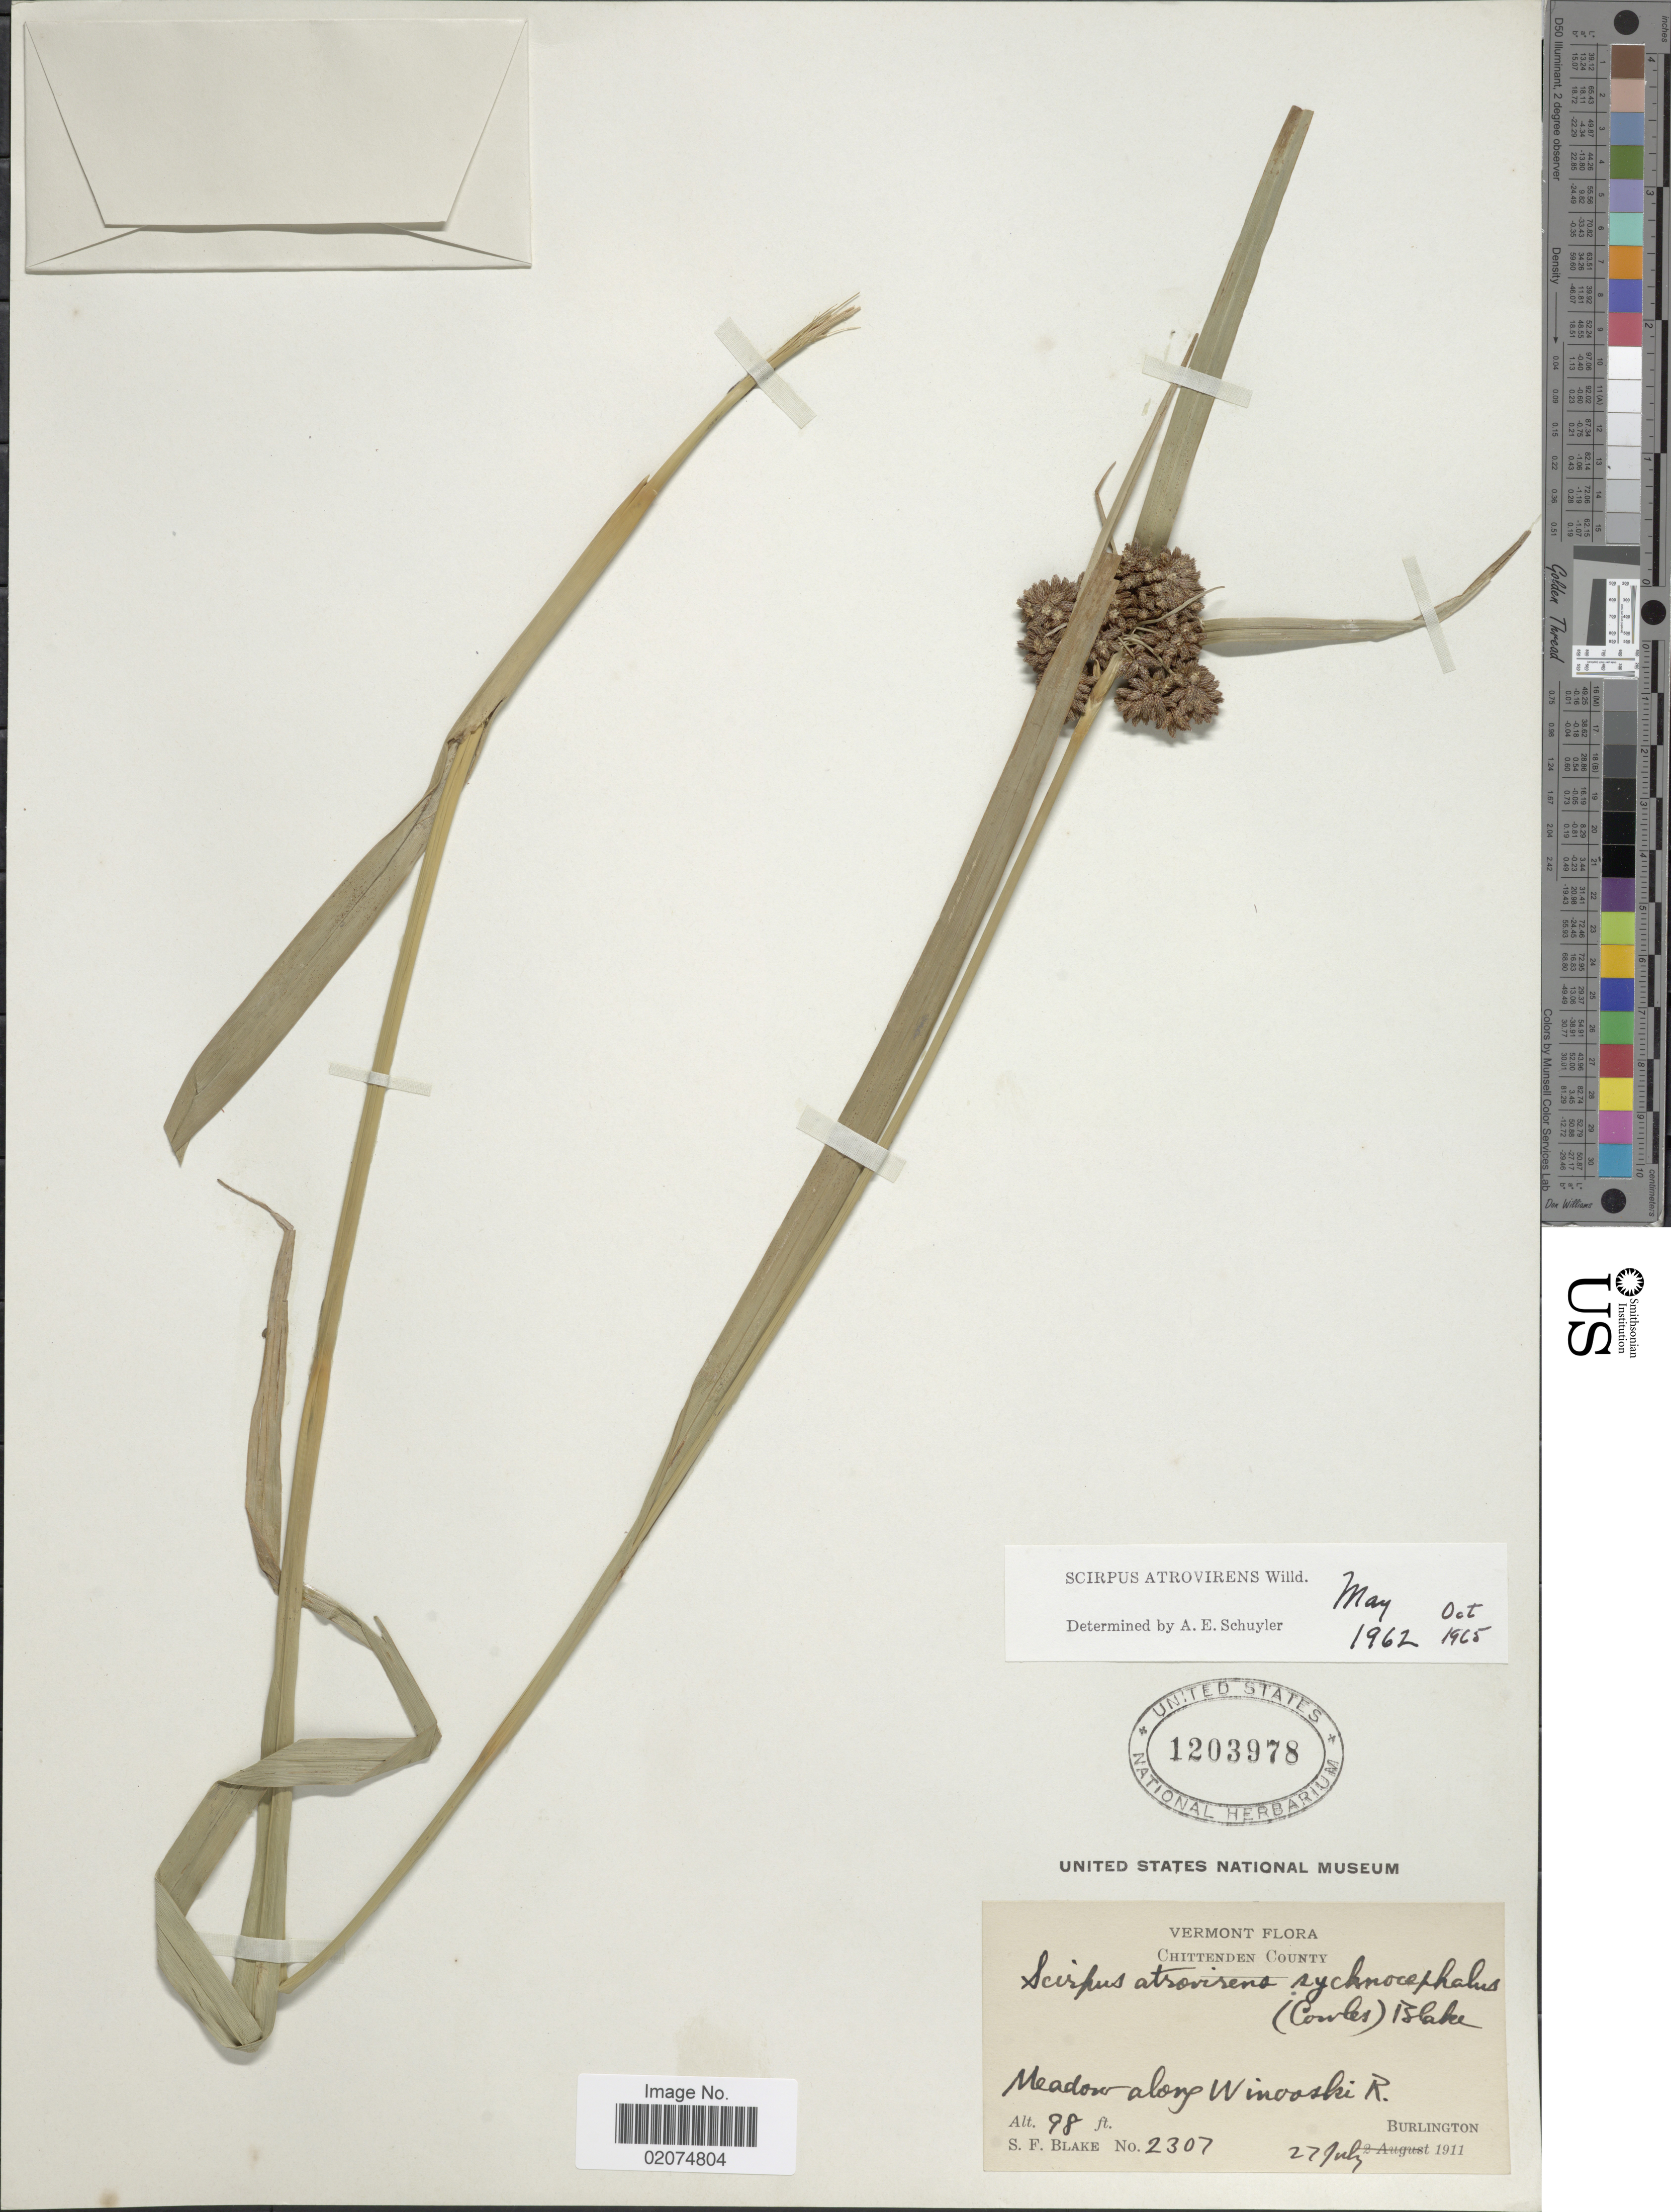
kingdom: Plantae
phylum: Tracheophyta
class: Liliopsida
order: Poales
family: Cyperaceae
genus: Scirpus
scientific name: Scirpus atrovirens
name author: Willd.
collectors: S. Blake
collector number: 2307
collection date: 1911-07-27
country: United States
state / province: Vermont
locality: Chittenden County, along Winooski R., Burlington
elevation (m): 30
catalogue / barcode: US 1203978